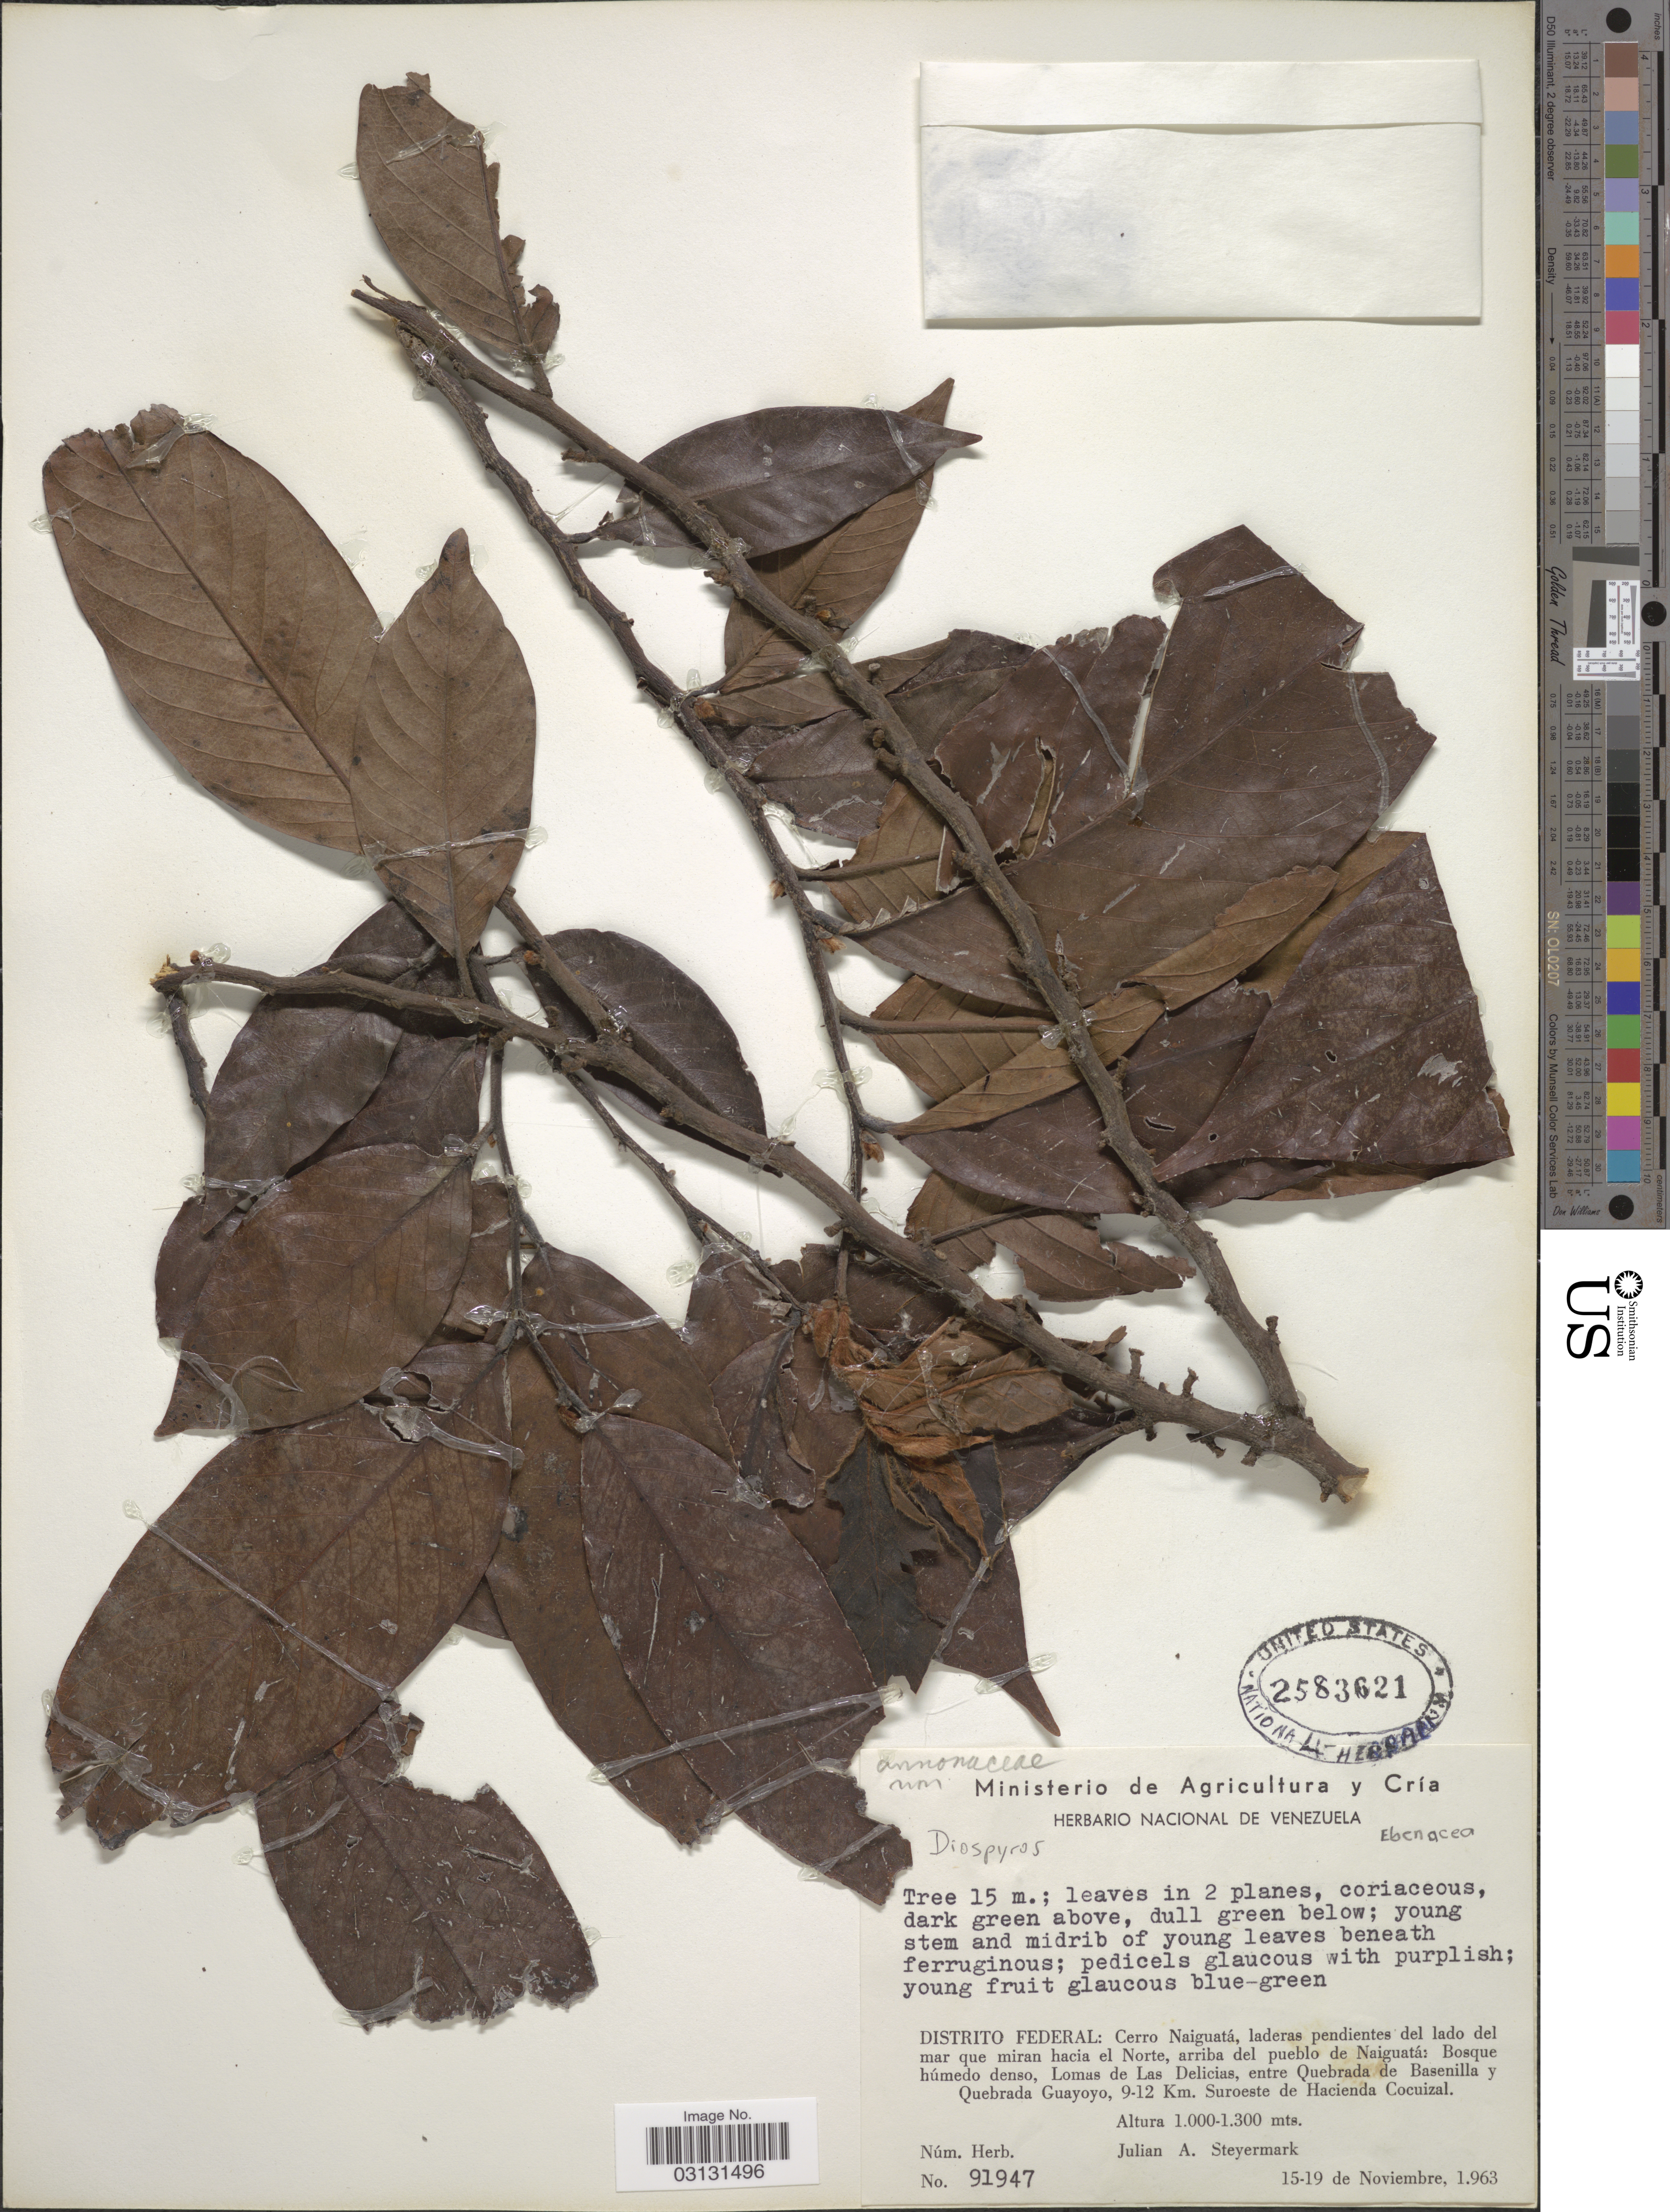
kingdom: Plantae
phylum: Tracheophyta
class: Magnoliopsida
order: Ericales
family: Ebenaceae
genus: Diospyros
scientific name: Diospyros sp.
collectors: J. Steyermark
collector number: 91947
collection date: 1963-11-15/1963-11-19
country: Venezuela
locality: Distrito Federal: Cerro Naiguatá, laderas pendientes del lado del mar que miran hacia el Norte, arriba del pueblo de Naiguatá: Bosque húmedo denso, Lomas de Las Delicias, entre Quebrada de Basenilla y Quebrada Guayoyo, 9-12 Km. Suroeste de Hacienda Cocuizal.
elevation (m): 1000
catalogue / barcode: US 2583621